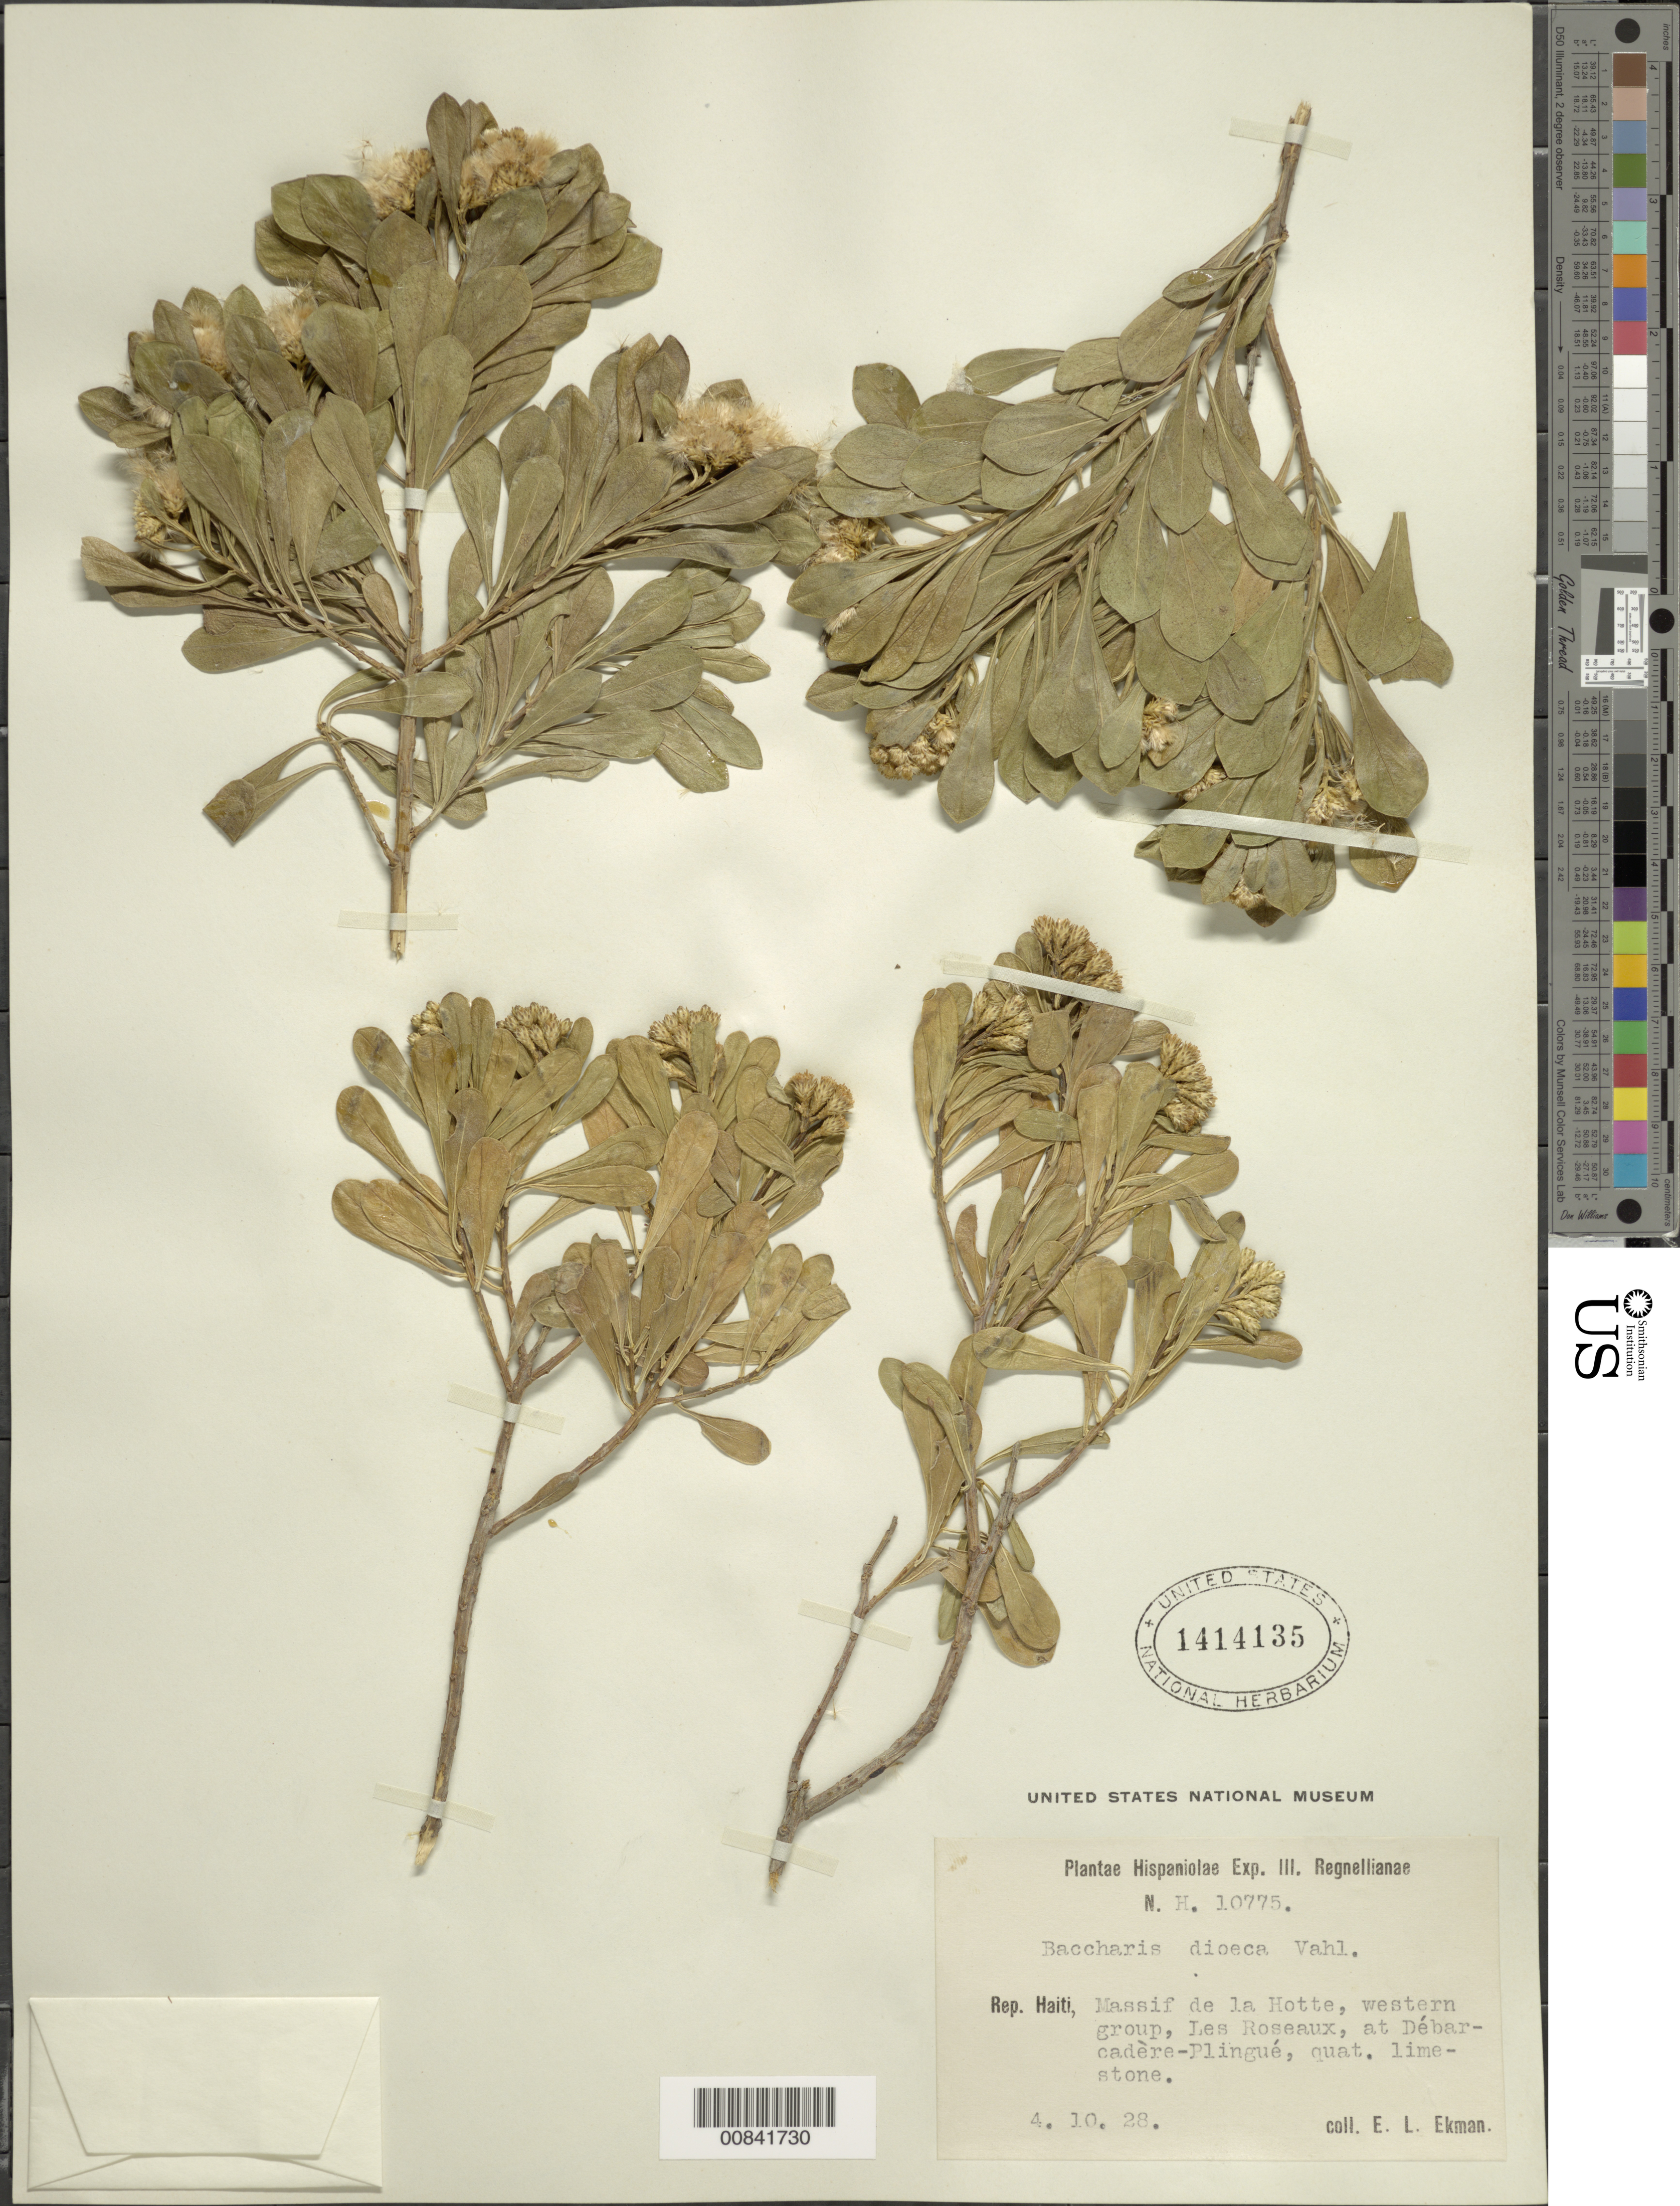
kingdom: Plantae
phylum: Tracheophyta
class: Magnoliopsida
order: Asterales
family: Asteraceae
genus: Baccharis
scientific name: Baccharis dioica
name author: Vahl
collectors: E. L. Ekman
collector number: H 10775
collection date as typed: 04 Oct 1928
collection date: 1928-10-04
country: Haiti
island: Hispaniola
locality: Massif de la Hotte, western group, Les Roseaux, at Débarcadère-Plingué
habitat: Quat. limestone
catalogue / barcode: US 1414135